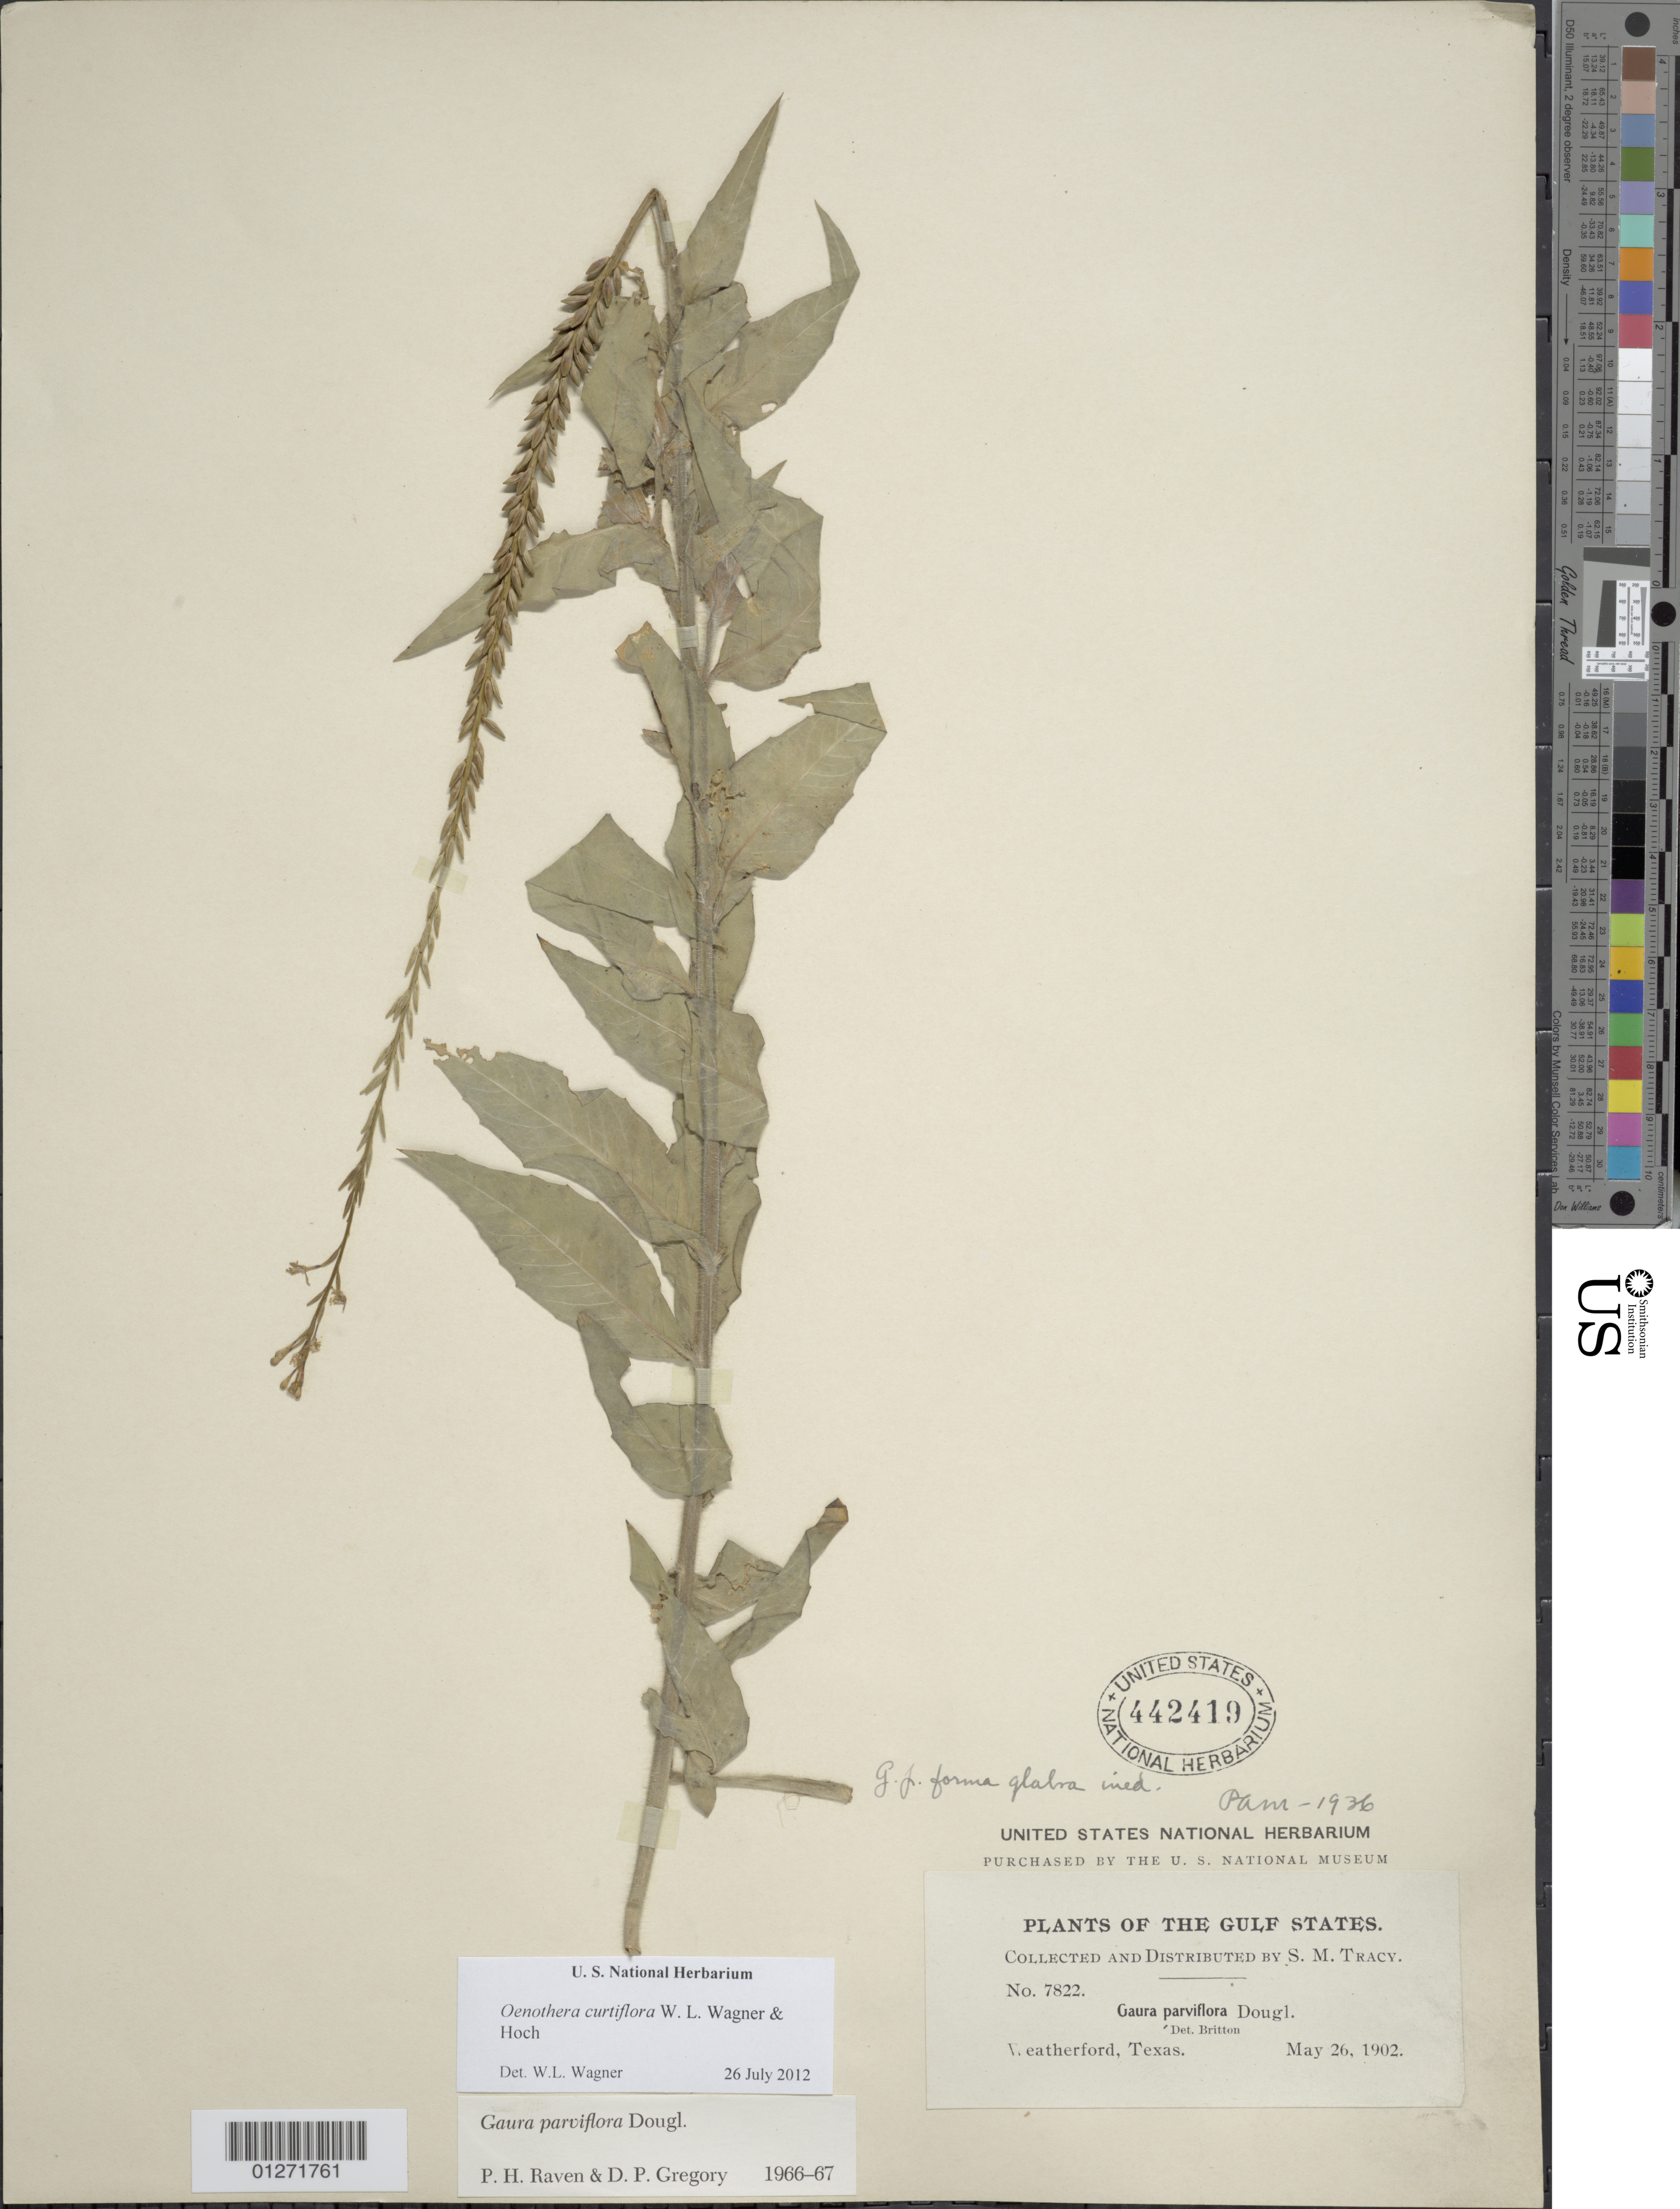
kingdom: Plantae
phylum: Tracheophyta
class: Magnoliopsida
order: Myrtales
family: Onagraceae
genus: Oenothera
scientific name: Oenothera curtiflora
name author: W.L. Wagner & Hoch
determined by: Wagner, W. L., (BOT), Smithsonian Institution - National Museum of Natural History (UNITED STATES)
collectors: S. M. Tracy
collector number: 7822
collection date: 1902-05-26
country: United States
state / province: Texas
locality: Weatherford.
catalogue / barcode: US 442419